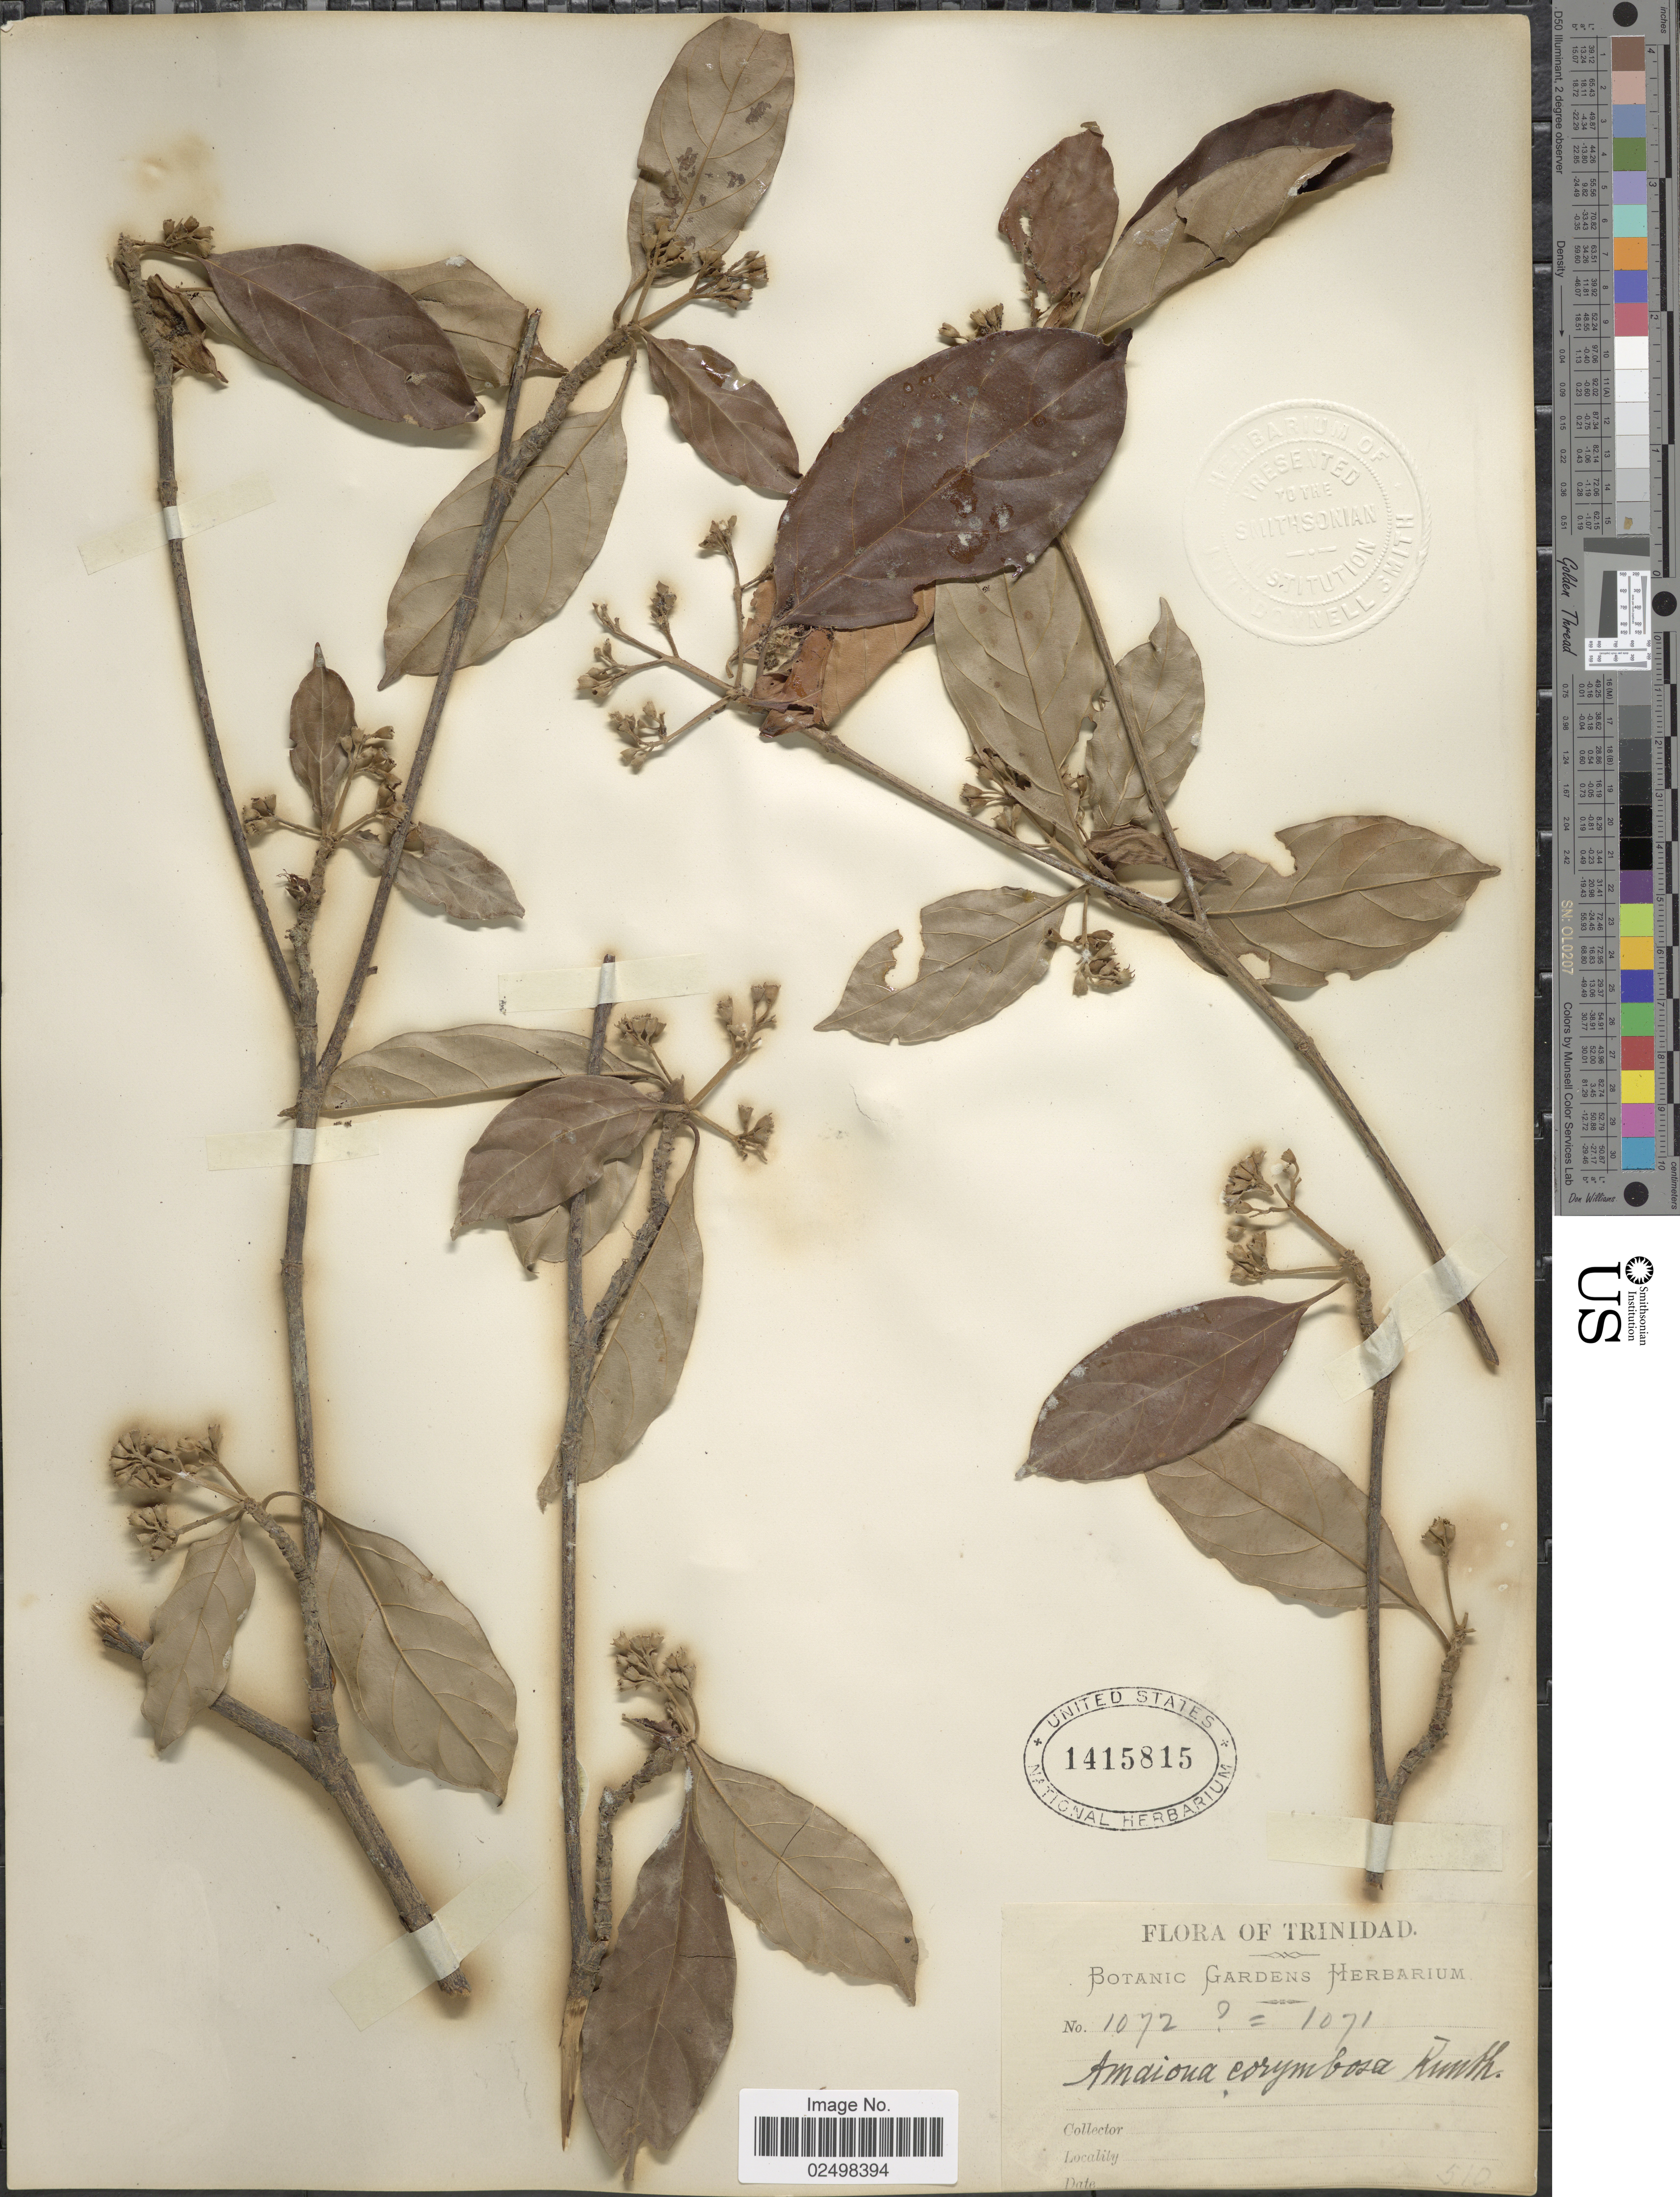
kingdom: Plantae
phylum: Tracheophyta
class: Magnoliopsida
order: Gentianales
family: Rubiaceae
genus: Amaioua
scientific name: Amaioua corymbosa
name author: Kunth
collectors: ex herb. Botanic Gardens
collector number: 1072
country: Trinidad and Tobago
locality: Trinidad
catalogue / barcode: US 1415815